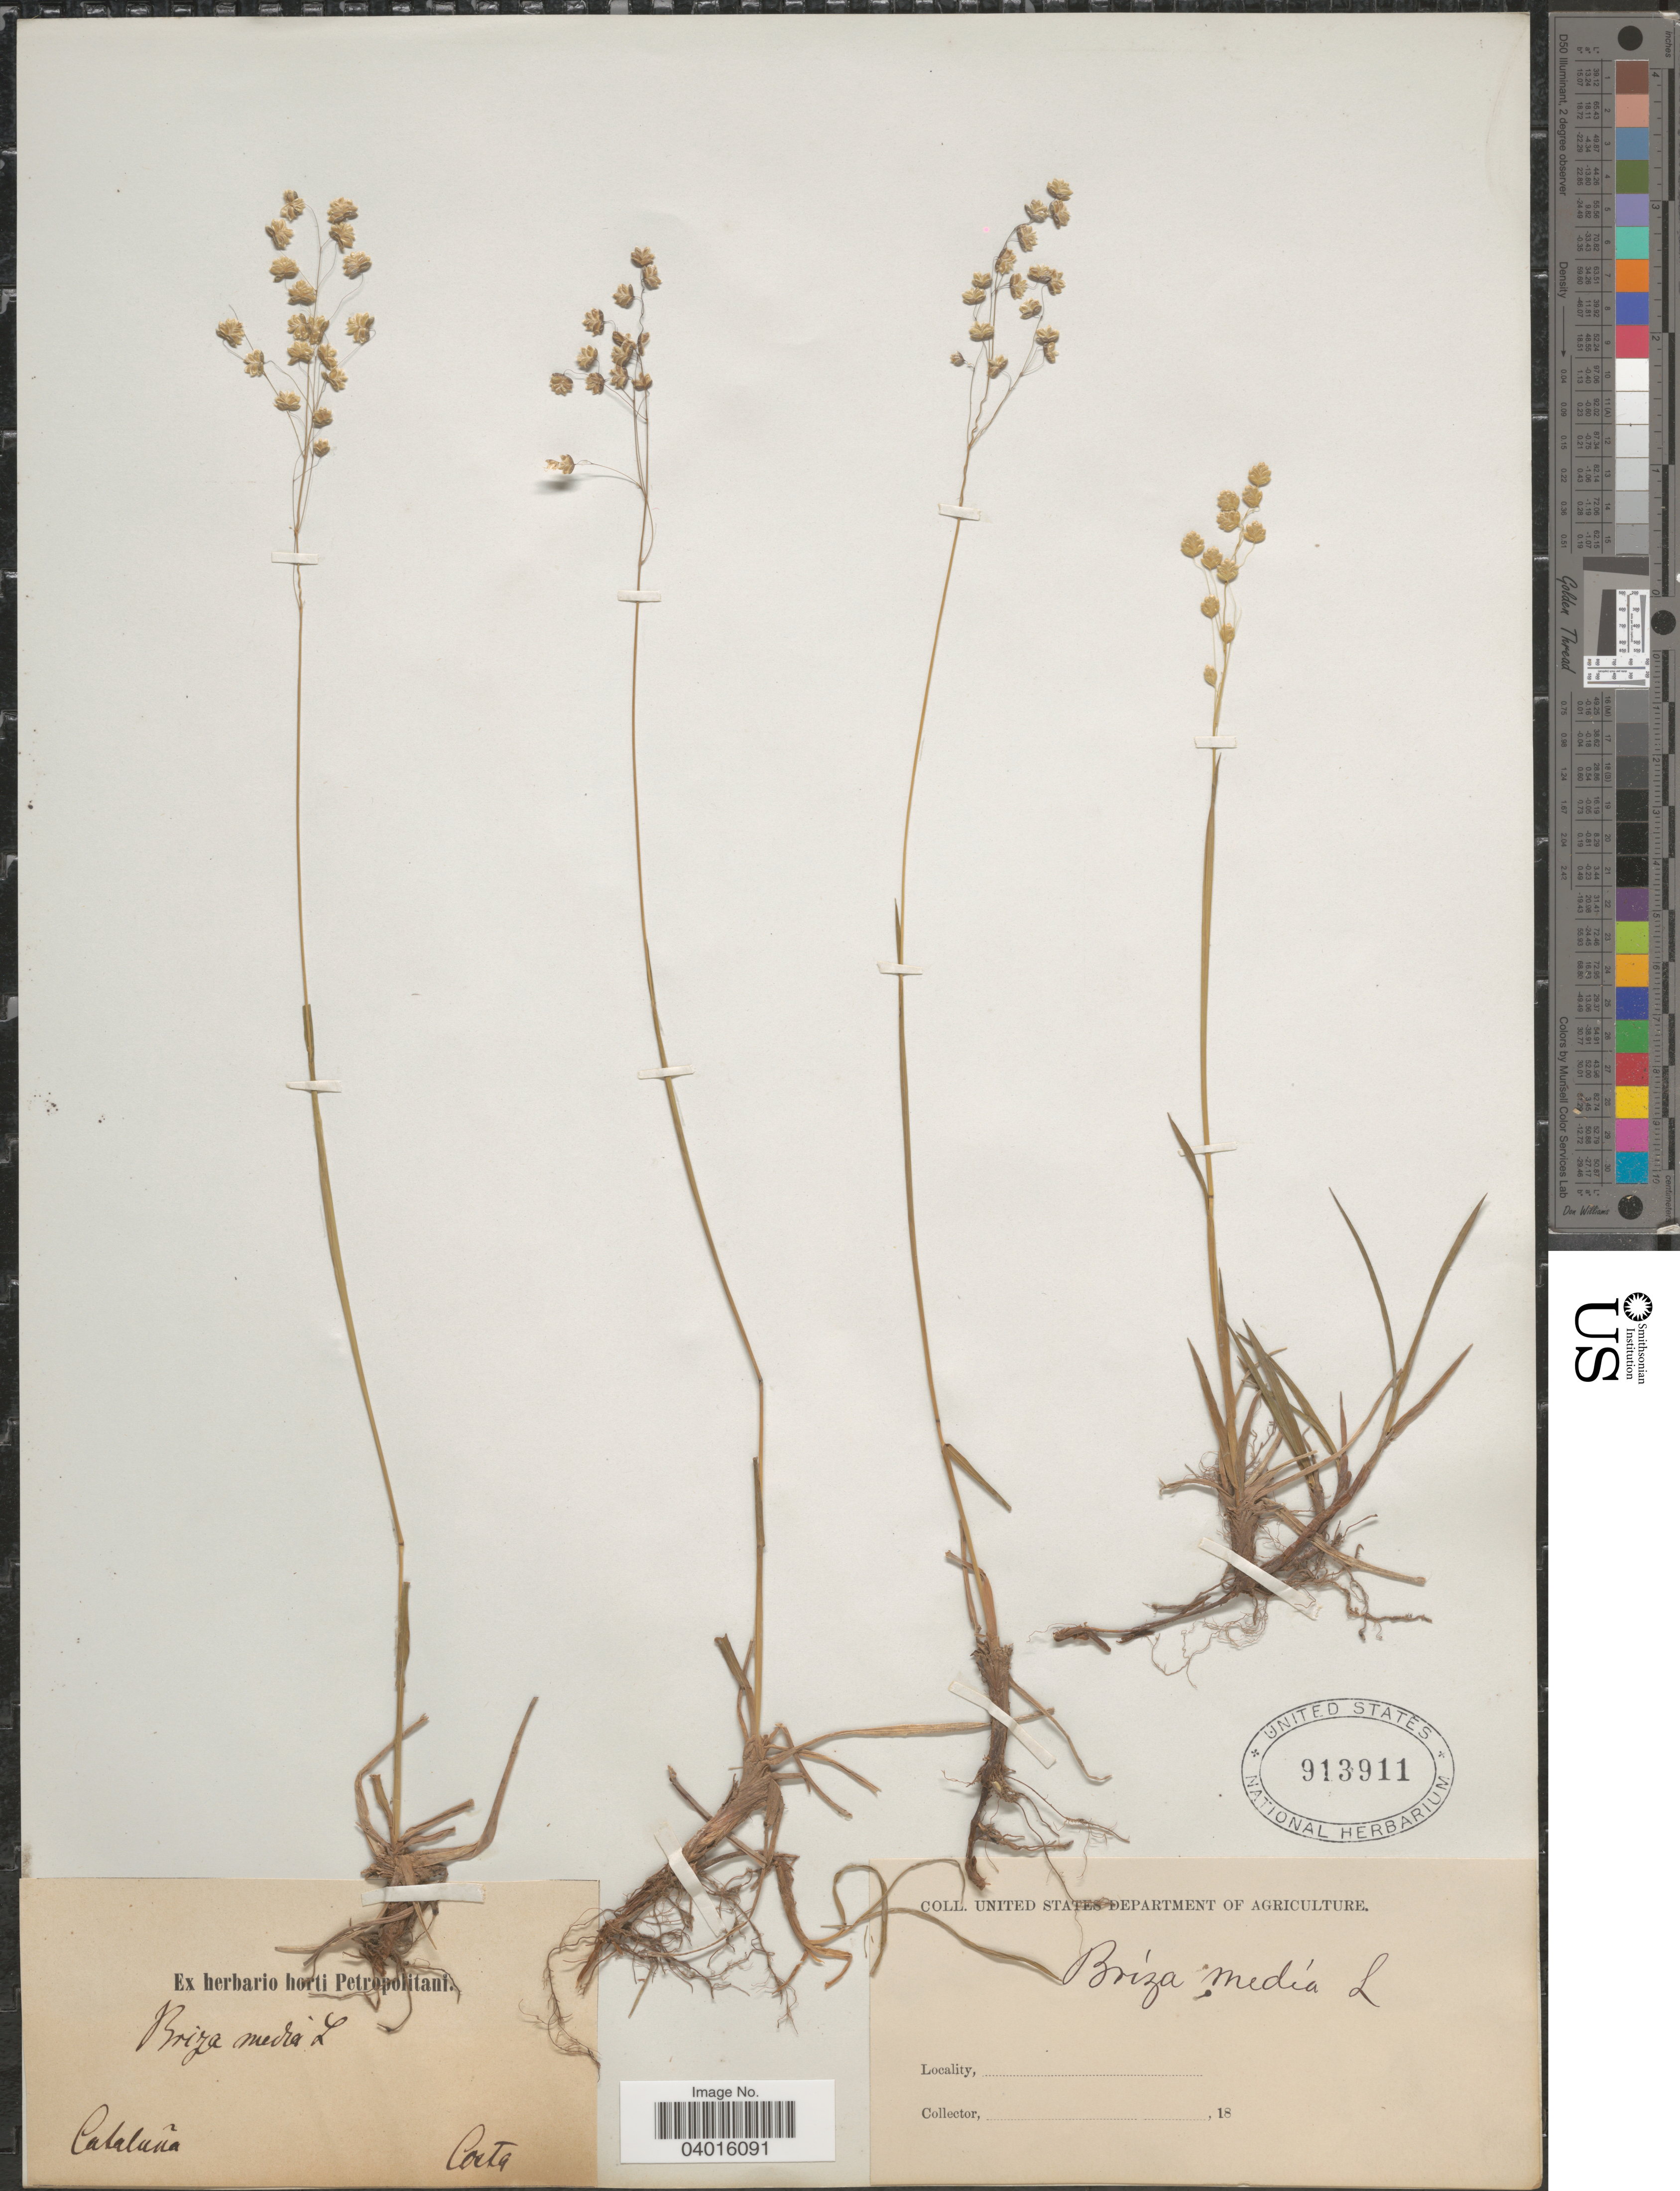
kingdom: Plantae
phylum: Tracheophyta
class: Liliopsida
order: Poales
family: Poaceae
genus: Briza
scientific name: Briza media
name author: L.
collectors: Corta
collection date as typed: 18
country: Spain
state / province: Catalunya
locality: Cataluña.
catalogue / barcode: US 913911